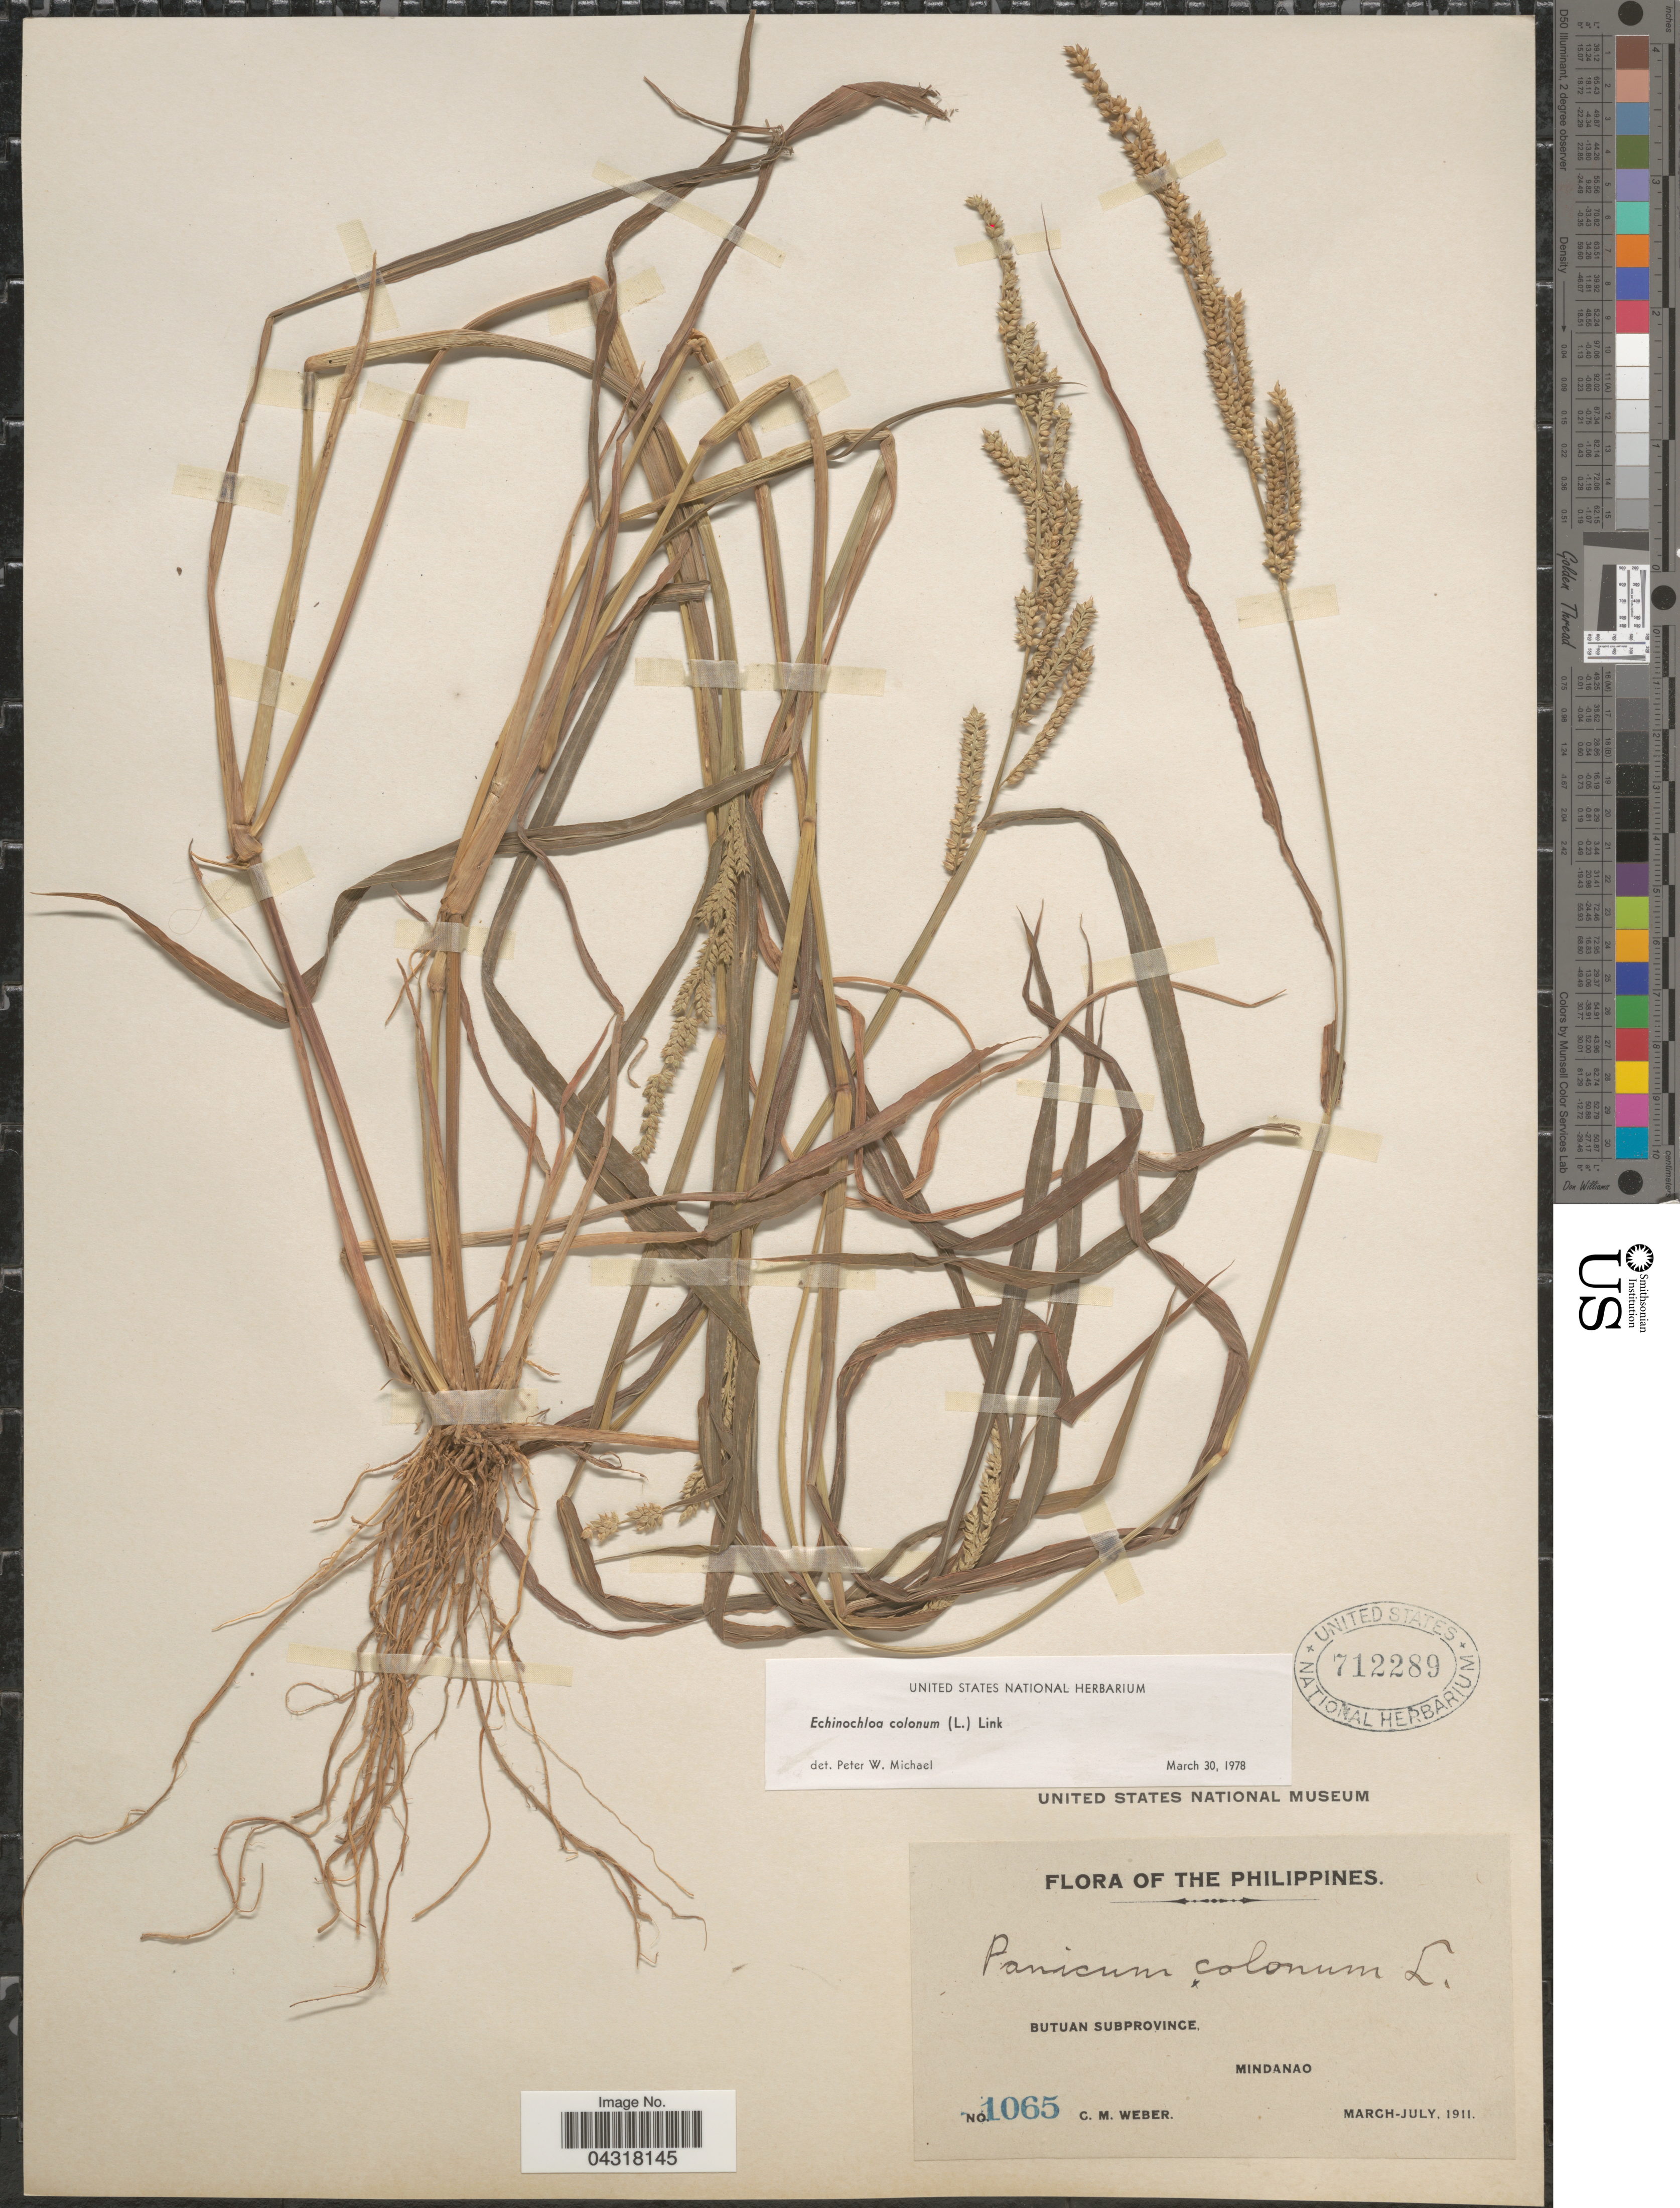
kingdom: Plantae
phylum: Tracheophyta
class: Liliopsida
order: Poales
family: Poaceae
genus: Echinochloa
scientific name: Echinochloa colona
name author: (L.) Link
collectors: C. M. Weber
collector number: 1065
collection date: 1911-03/1911-07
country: Philippines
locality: Butuan Subprovince, Mindanao.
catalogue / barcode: US 712289